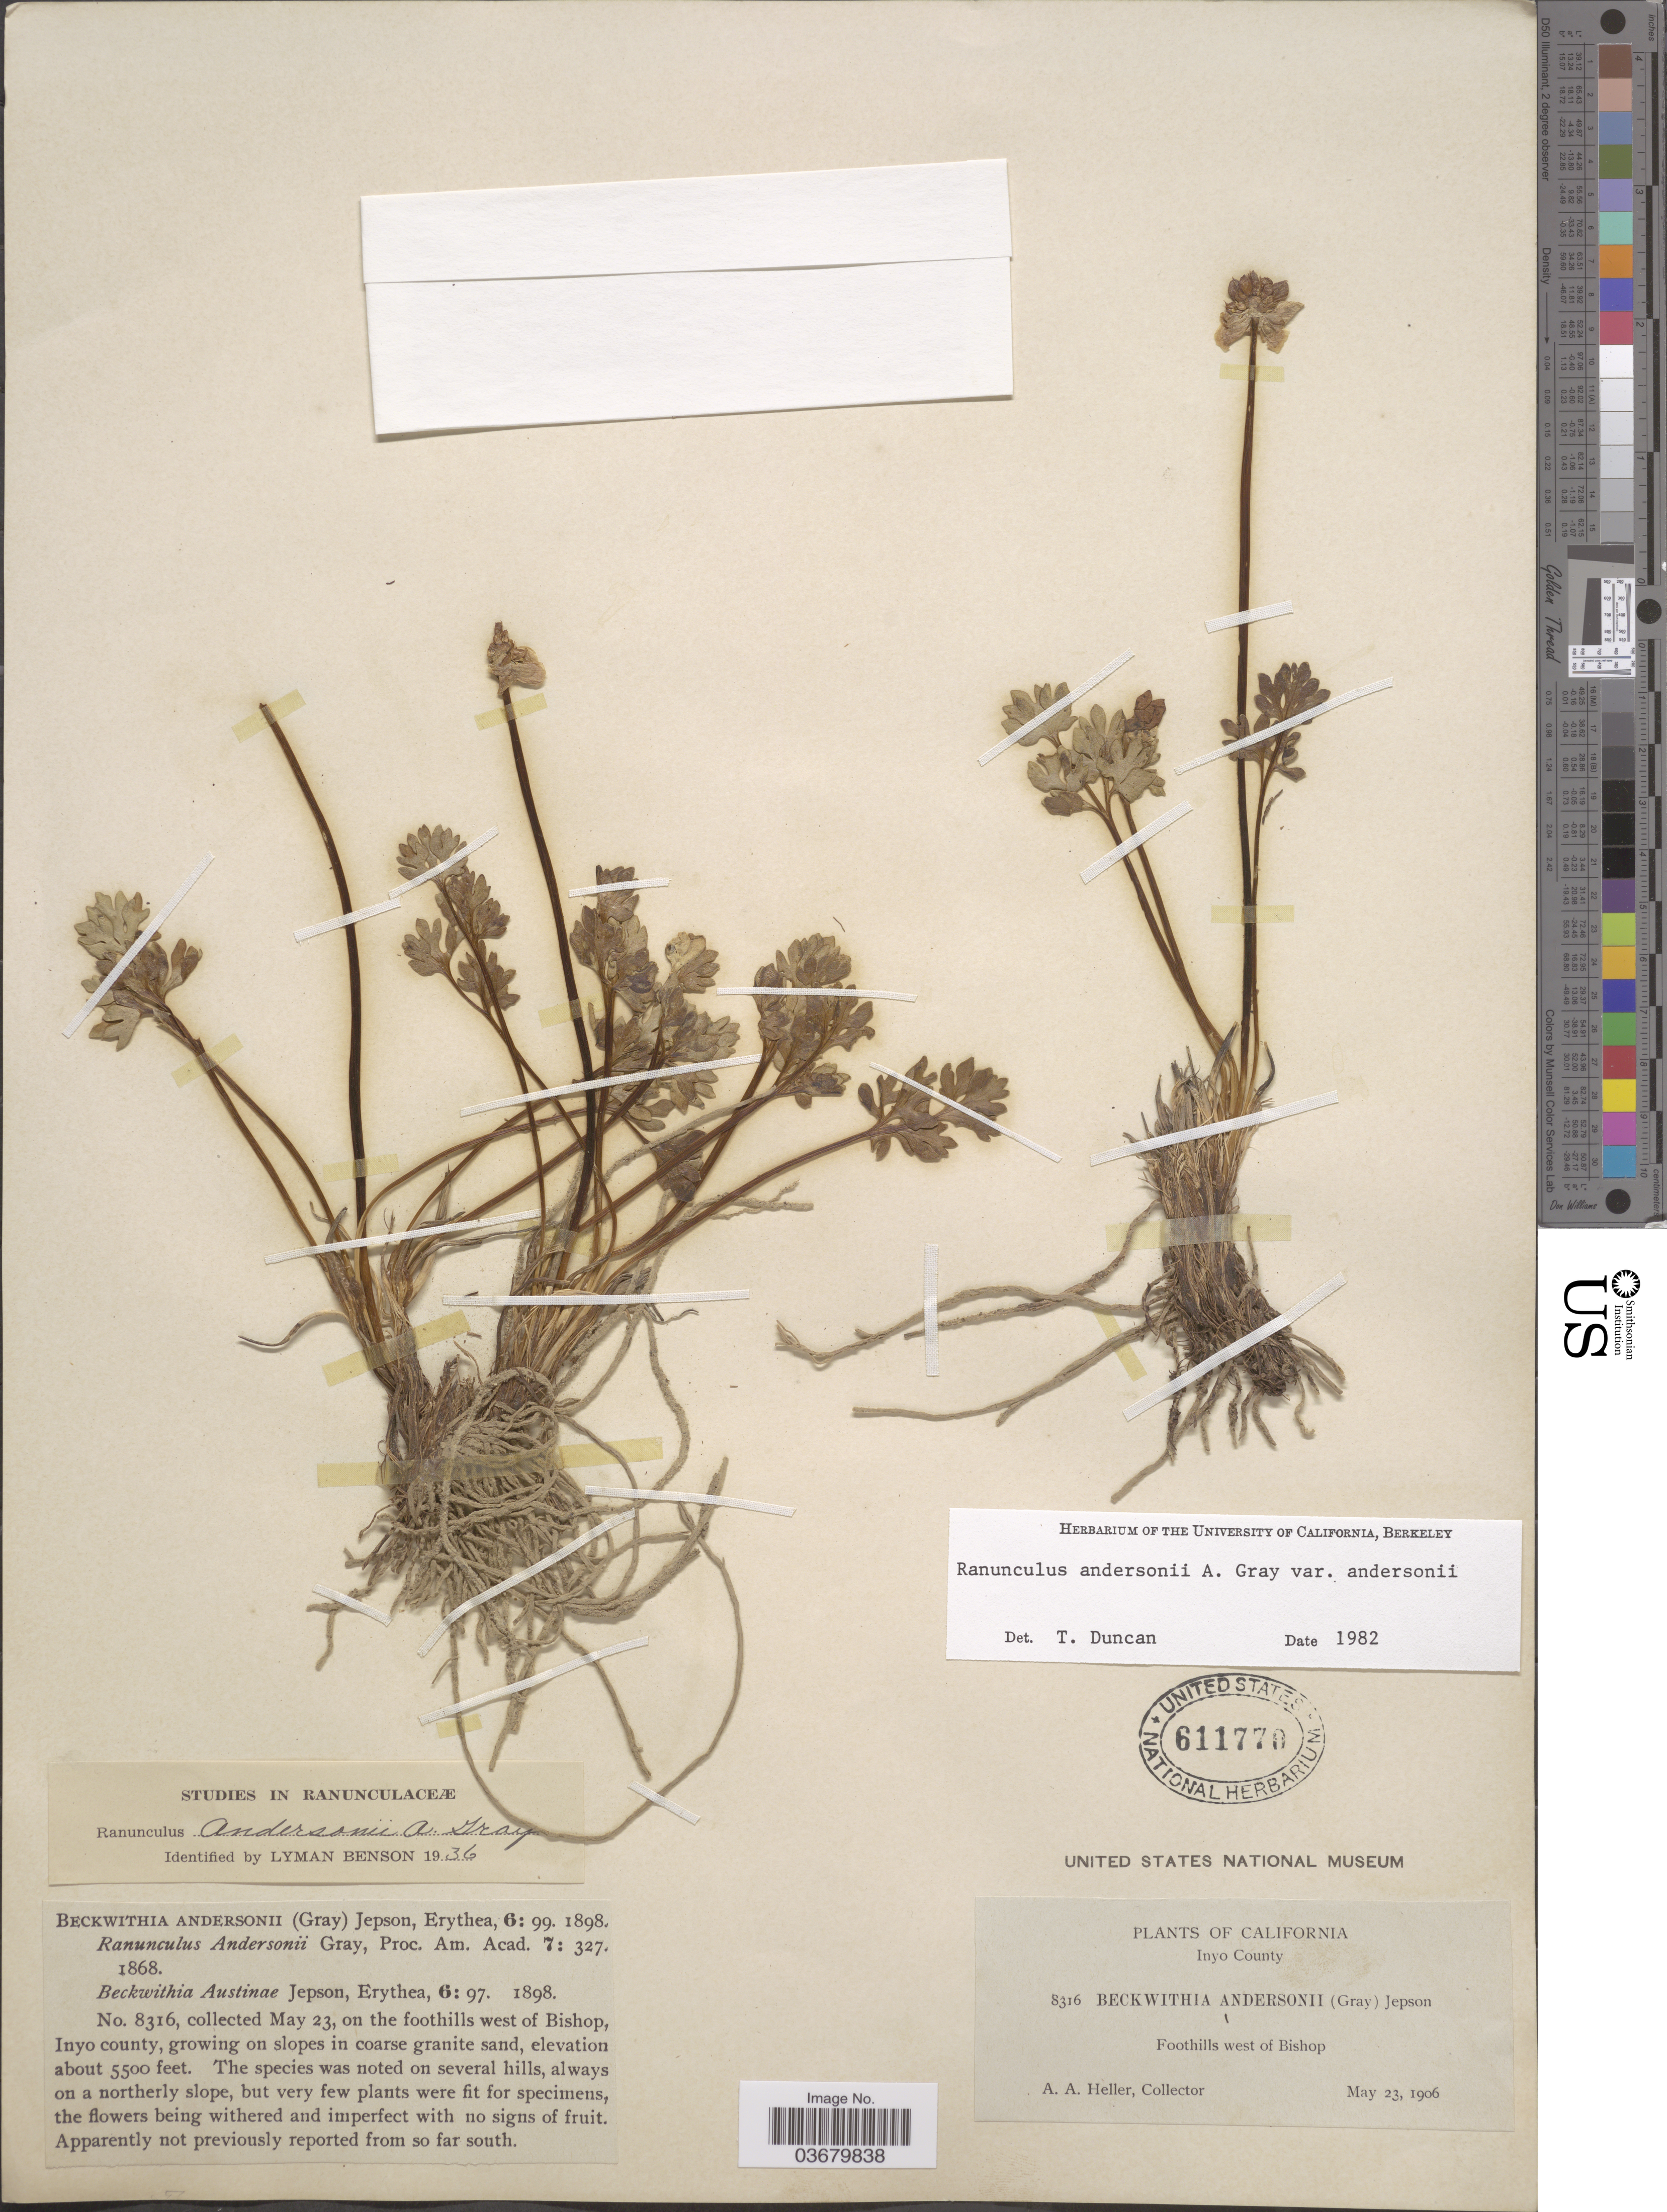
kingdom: Plantae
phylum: Tracheophyta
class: Magnoliopsida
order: Ranunculales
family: Ranunculaceae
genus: Ranunculus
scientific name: Ranunculus andersonii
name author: A. Gray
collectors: A. A. Heller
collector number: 8316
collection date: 1906-05-23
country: United States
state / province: California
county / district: Inyo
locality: Inyo County. Foothills west of Bishop.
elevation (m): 1676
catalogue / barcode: US 611770